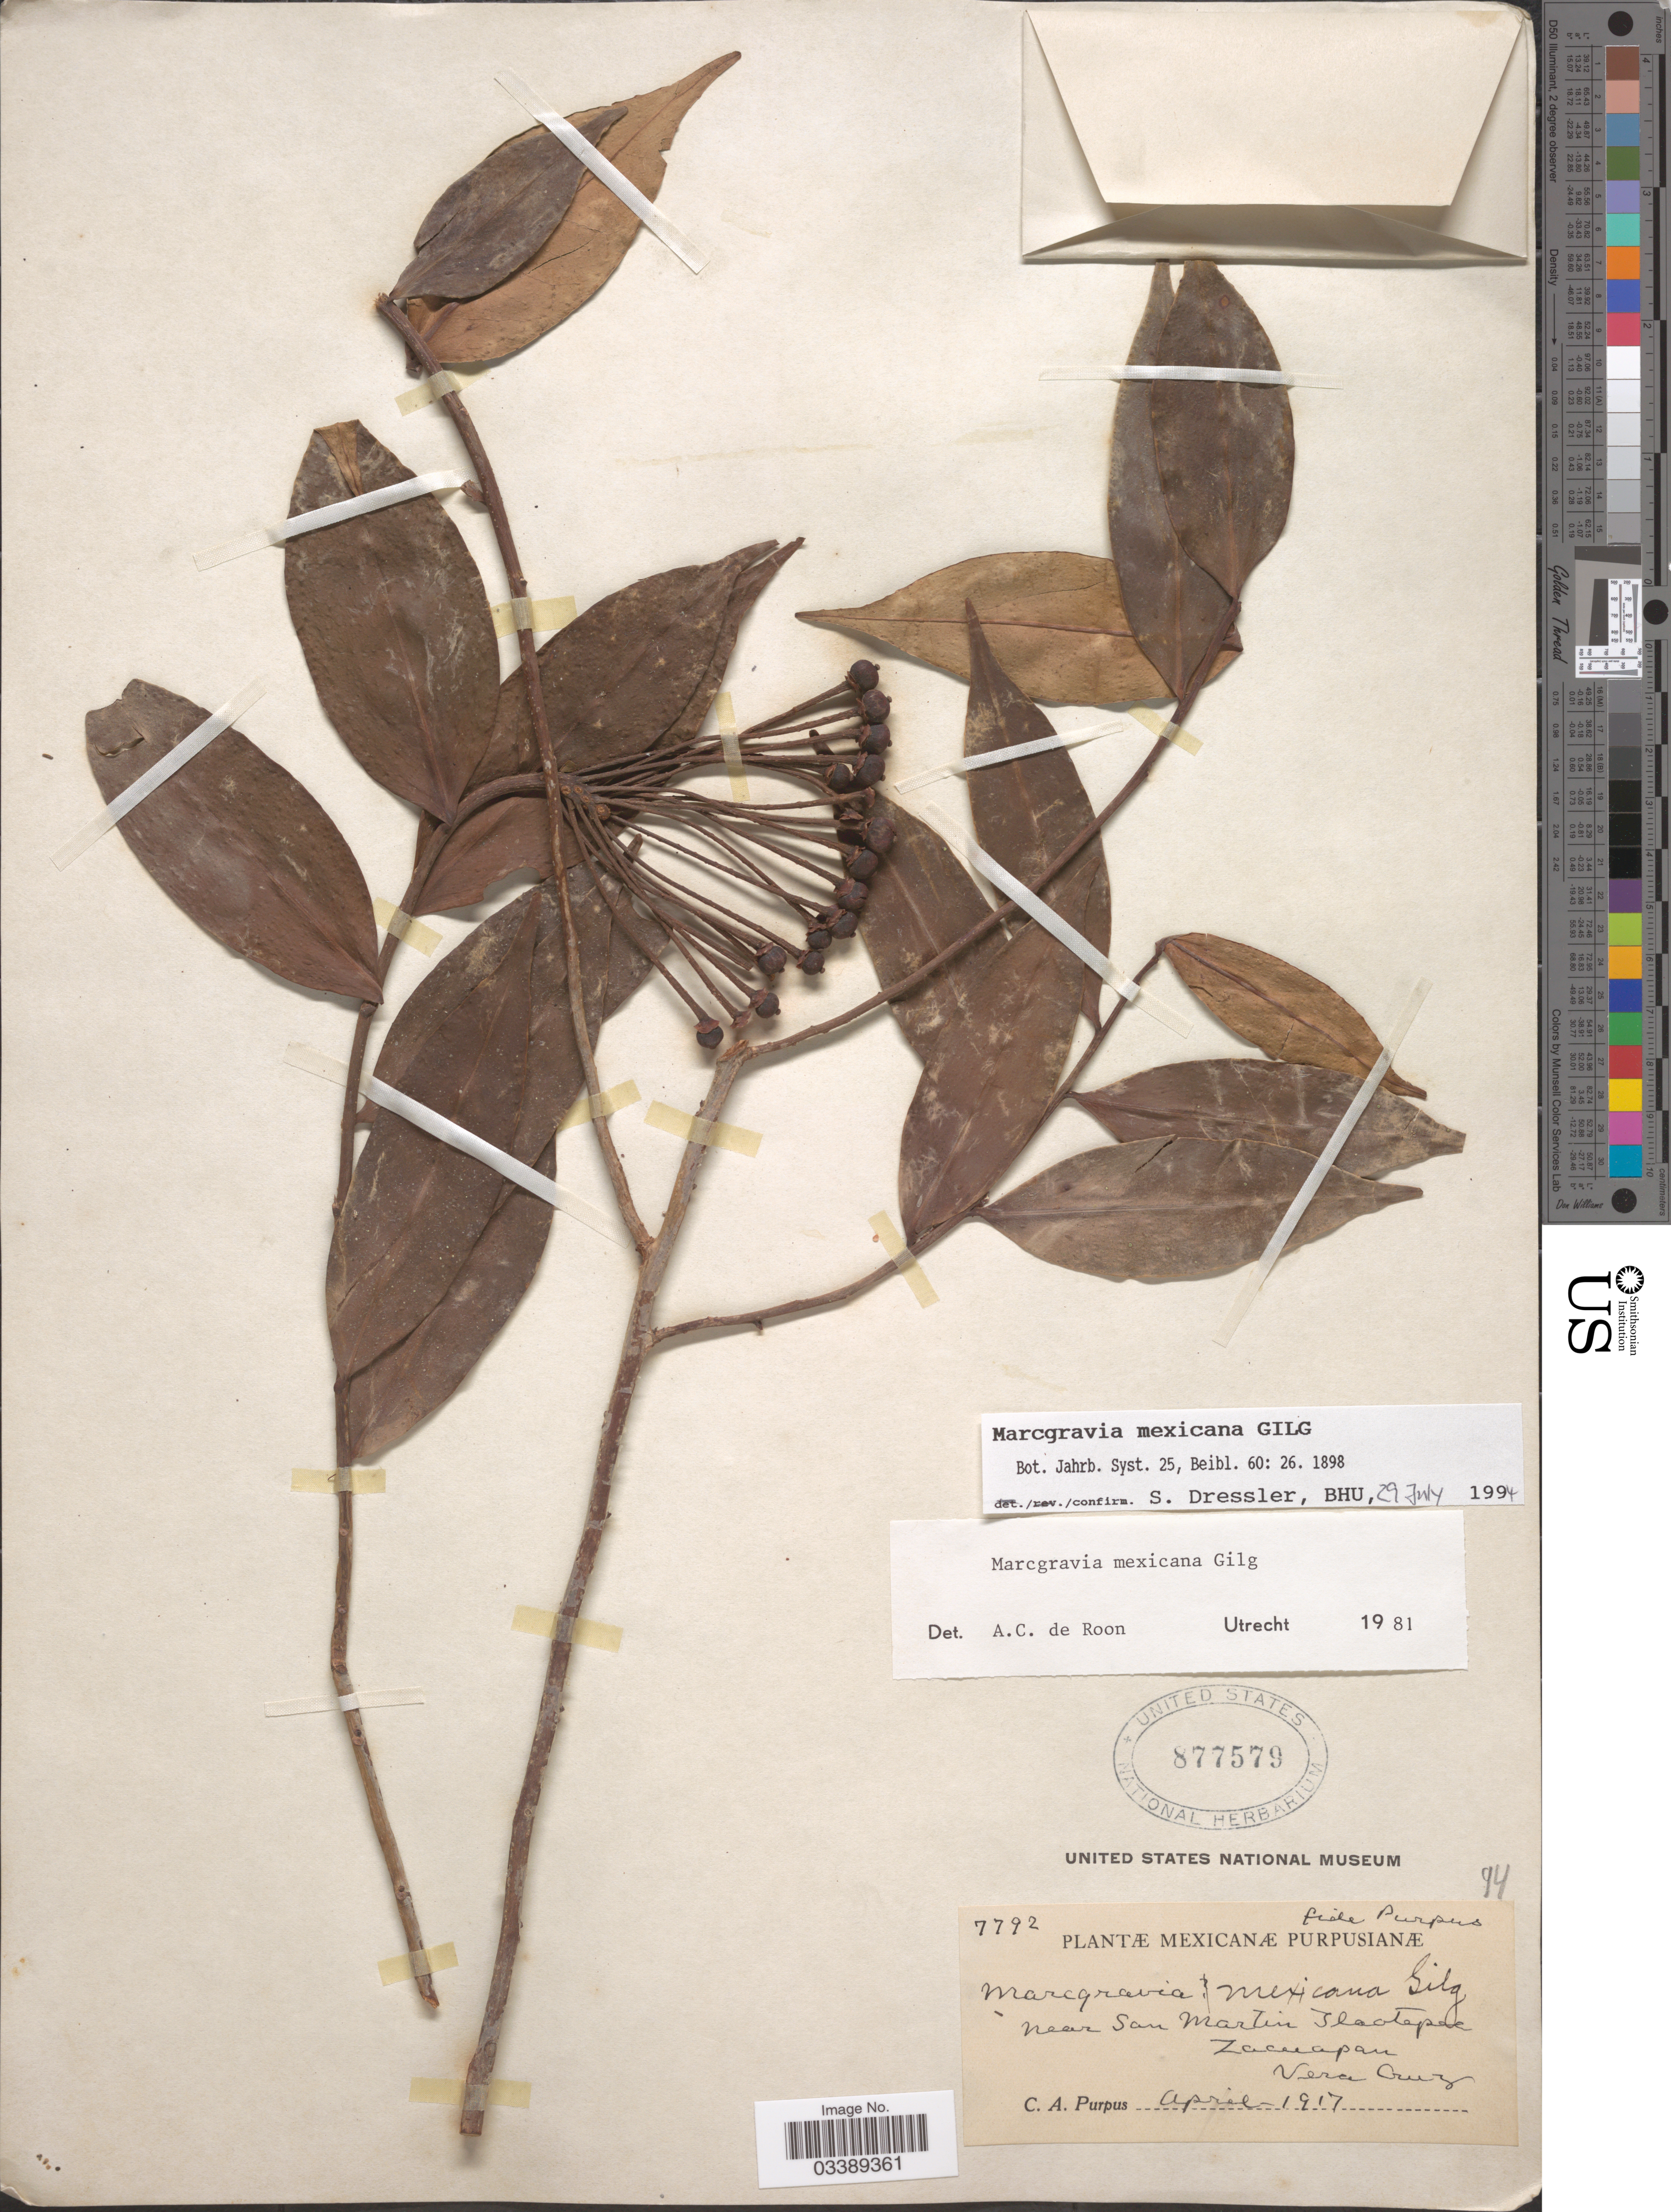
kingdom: Plantae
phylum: Tracheophyta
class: Magnoliopsida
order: Ericales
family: Marcgraviaceae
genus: Marcgravia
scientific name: Marcgravia mexicana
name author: Gilg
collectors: C. A. Purpus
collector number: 7792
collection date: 1917-04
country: Mexico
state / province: Veracruz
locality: Near San Martin Tlaotepec Zacuapan. Vera Cruz.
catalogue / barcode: US 877579